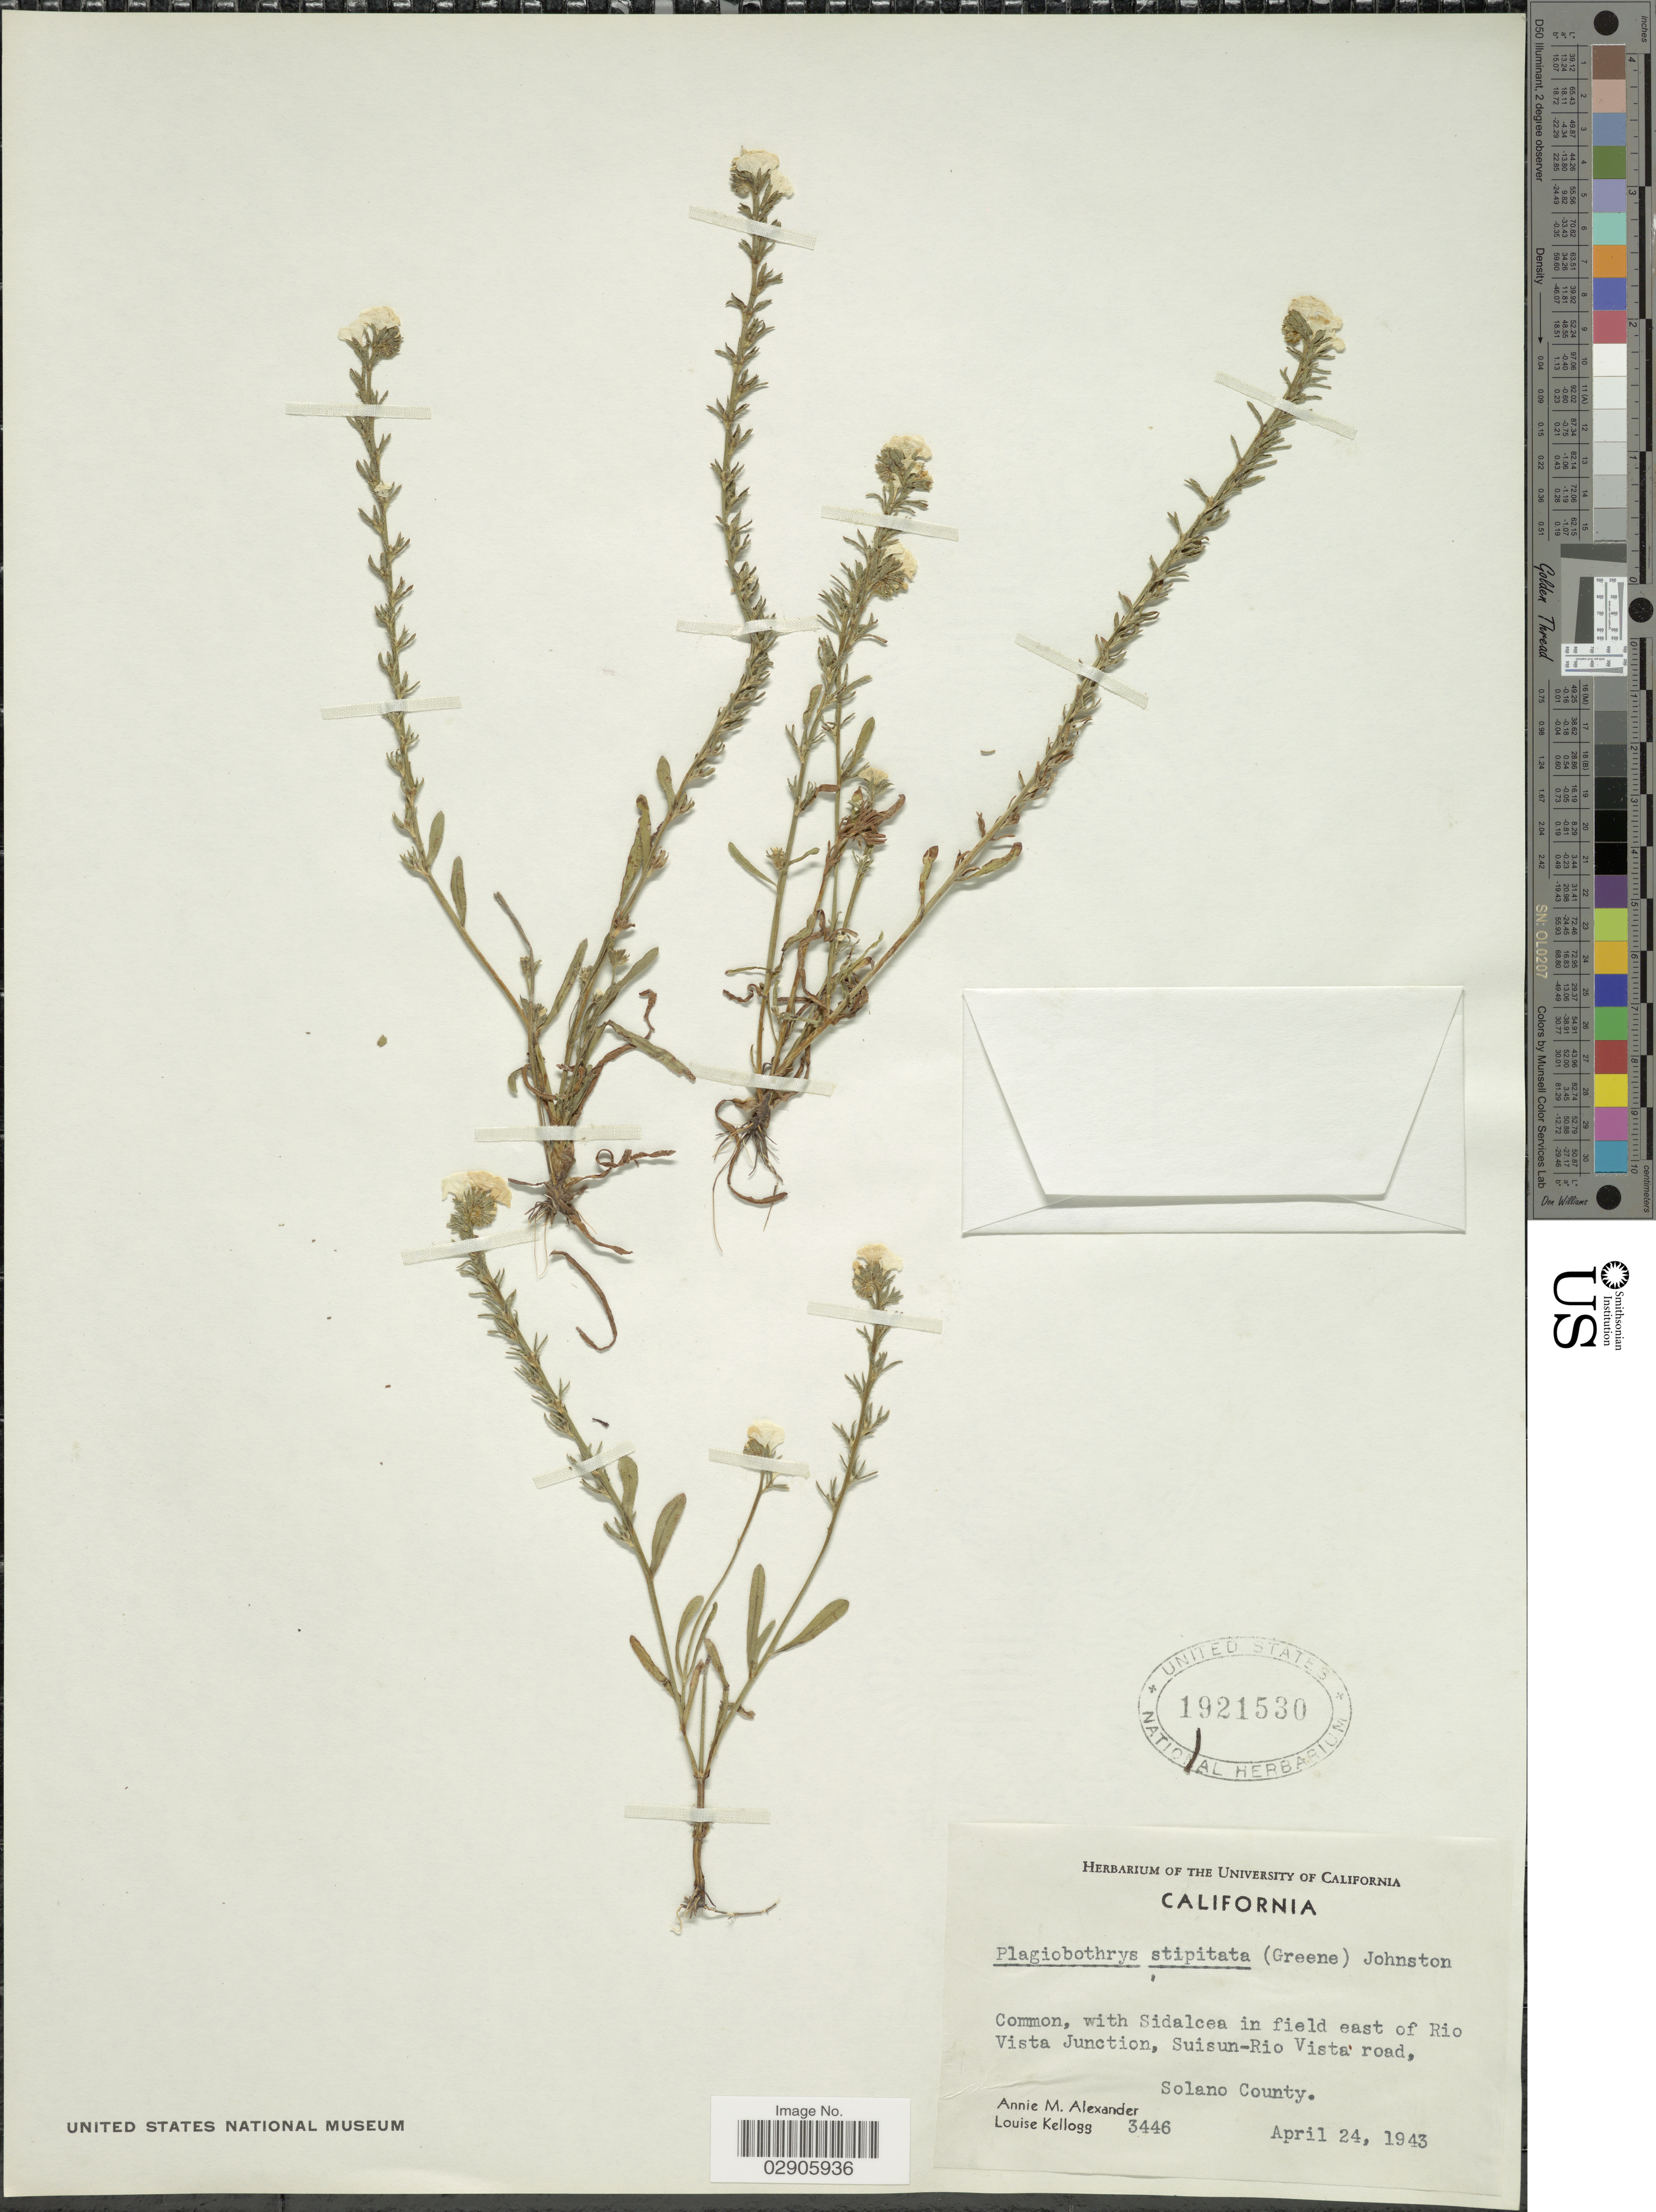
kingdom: Plantae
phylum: Tracheophyta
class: Magnoliopsida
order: Boraginales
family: Boraginaceae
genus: Plagiobothrys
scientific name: Plagiobothrys stipitatus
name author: (Greene) I.M. Johnst.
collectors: A. M. Alexander & L. Kellogg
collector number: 3446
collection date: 1943-04-24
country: United States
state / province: California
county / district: Solano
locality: In field east of Rio Vista Junction, Suisun-Rio Vista road. Solano County.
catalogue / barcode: US 1921530